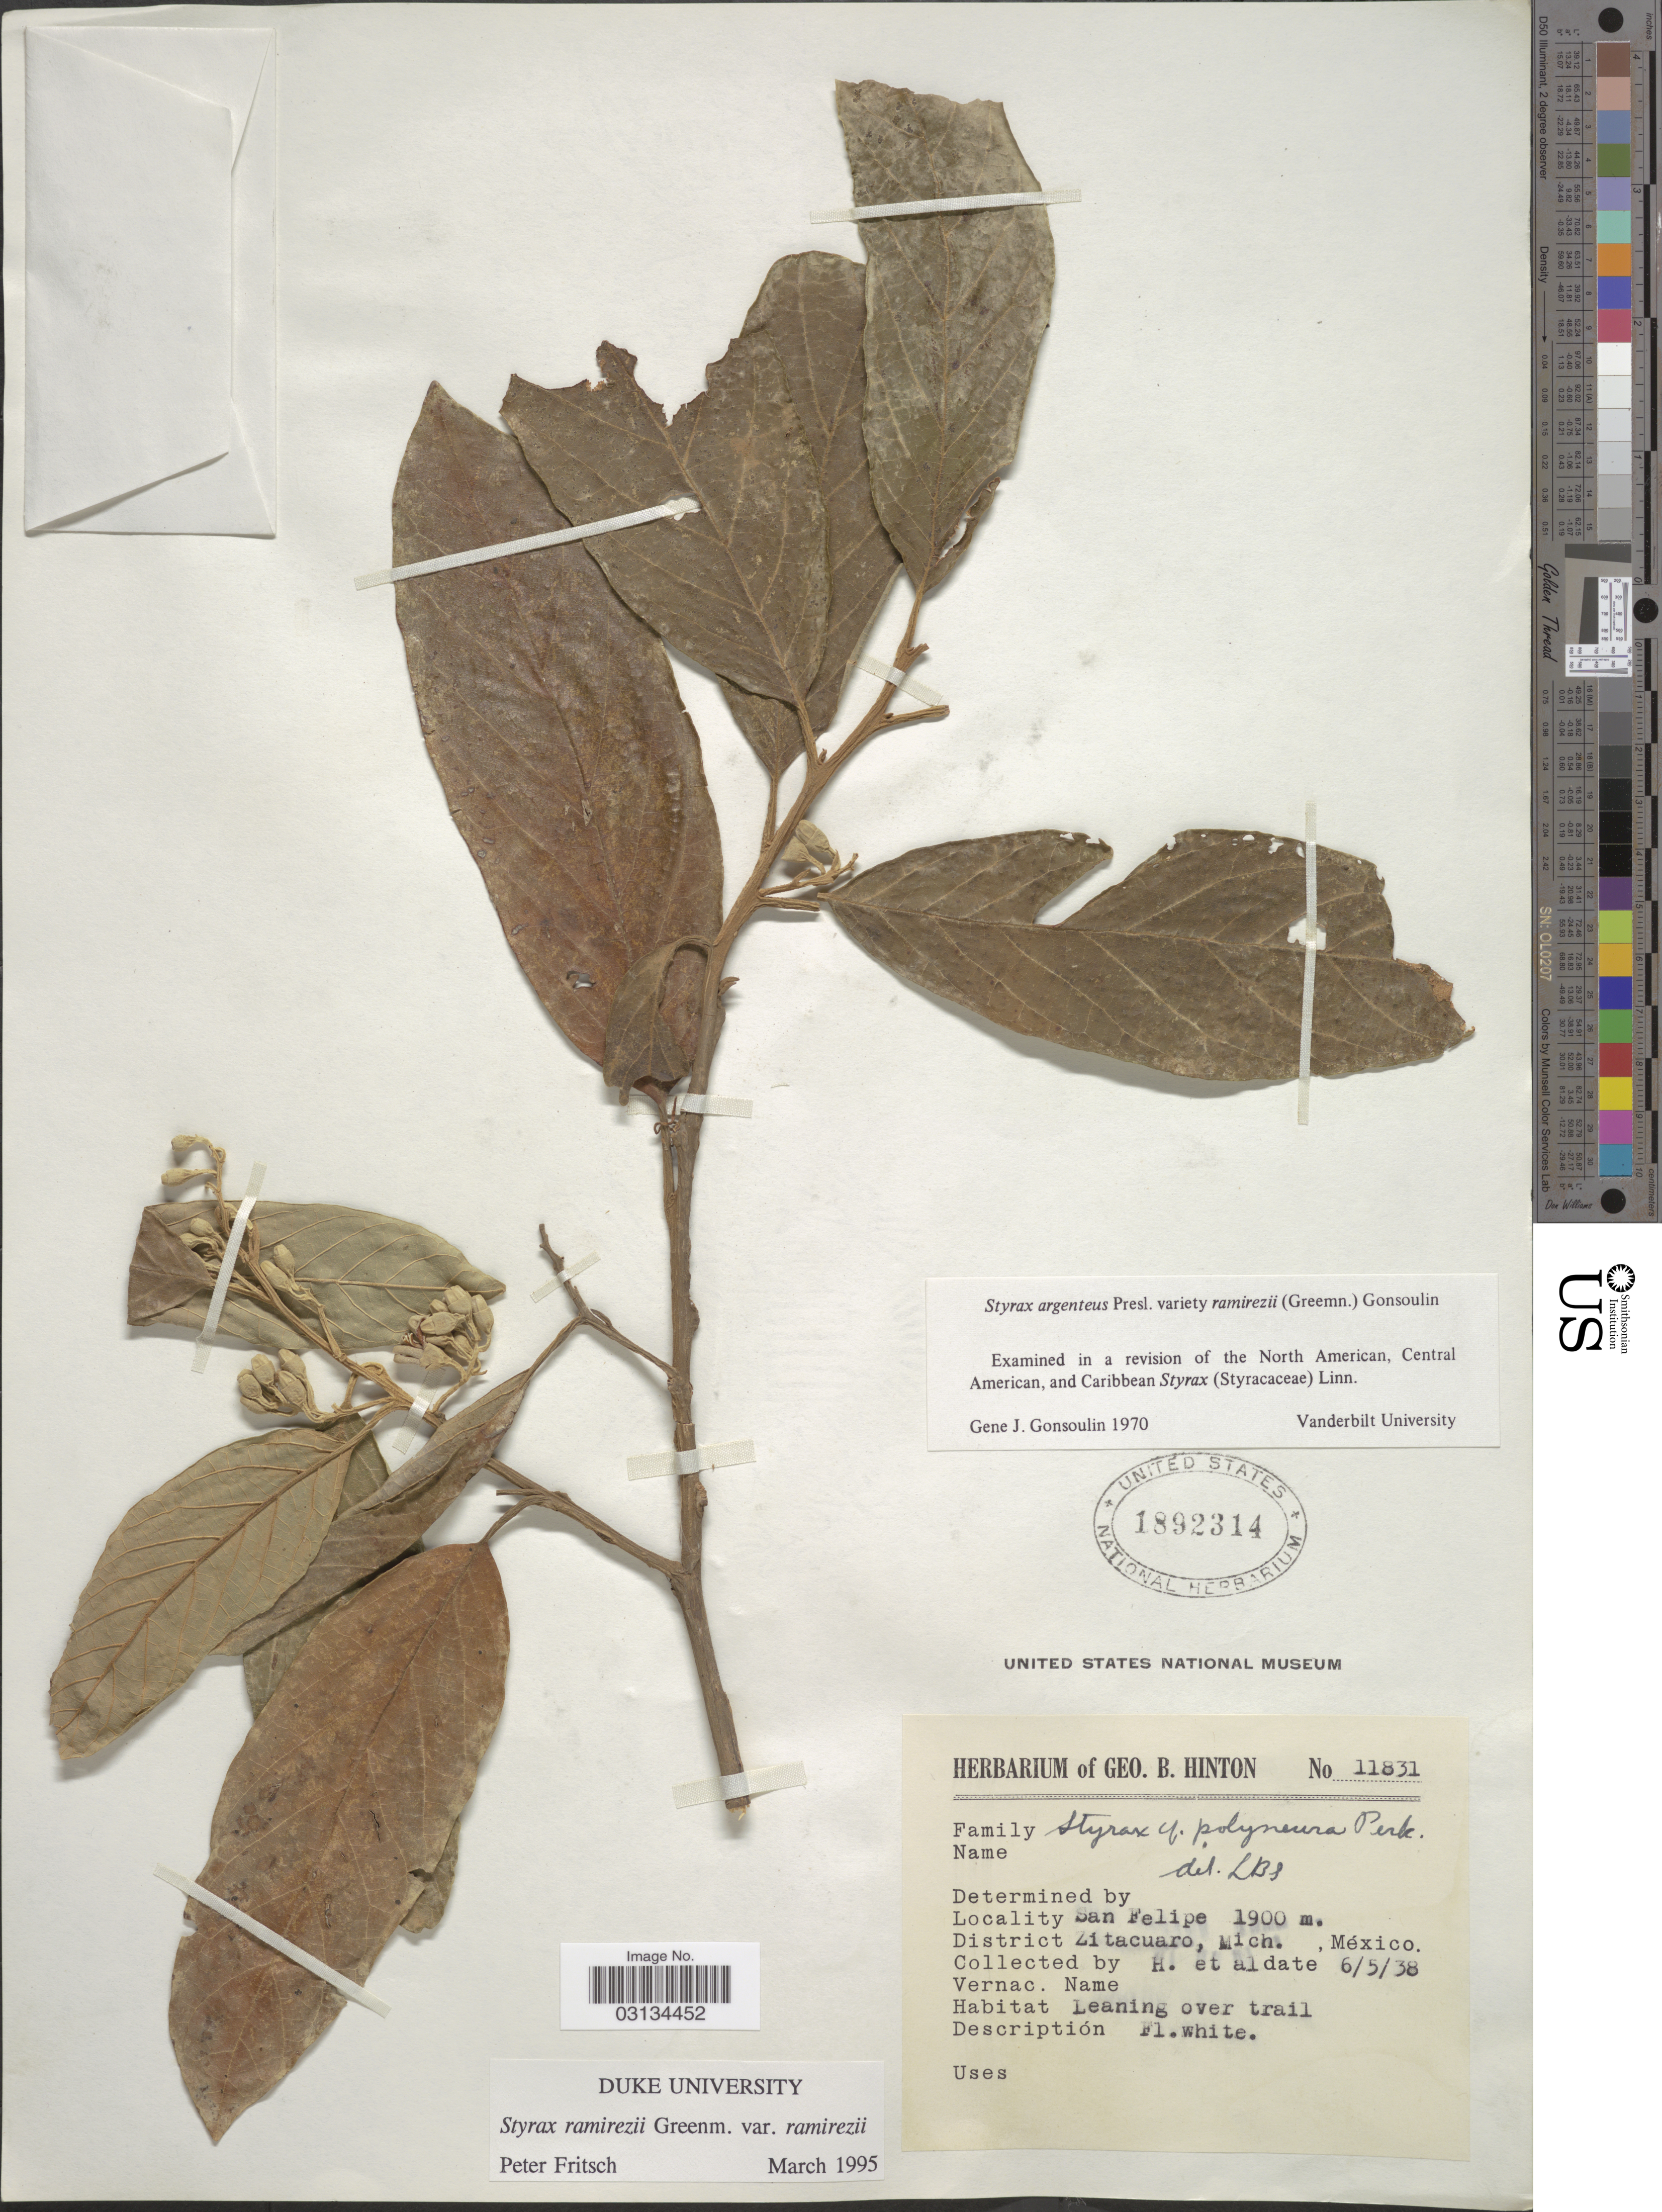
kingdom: Plantae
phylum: Tracheophyta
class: Magnoliopsida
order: Ericales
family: Styracaceae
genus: Styrax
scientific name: Styrax ramirezii var. ramirezii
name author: Greenm.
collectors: G. B. Hinton & et al.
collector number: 11831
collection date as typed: Transcribed d/m/y: 6/5/38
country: Mexico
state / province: Michoacán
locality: San Felipe. District Zitacuaro.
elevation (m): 1900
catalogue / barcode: US 1892314